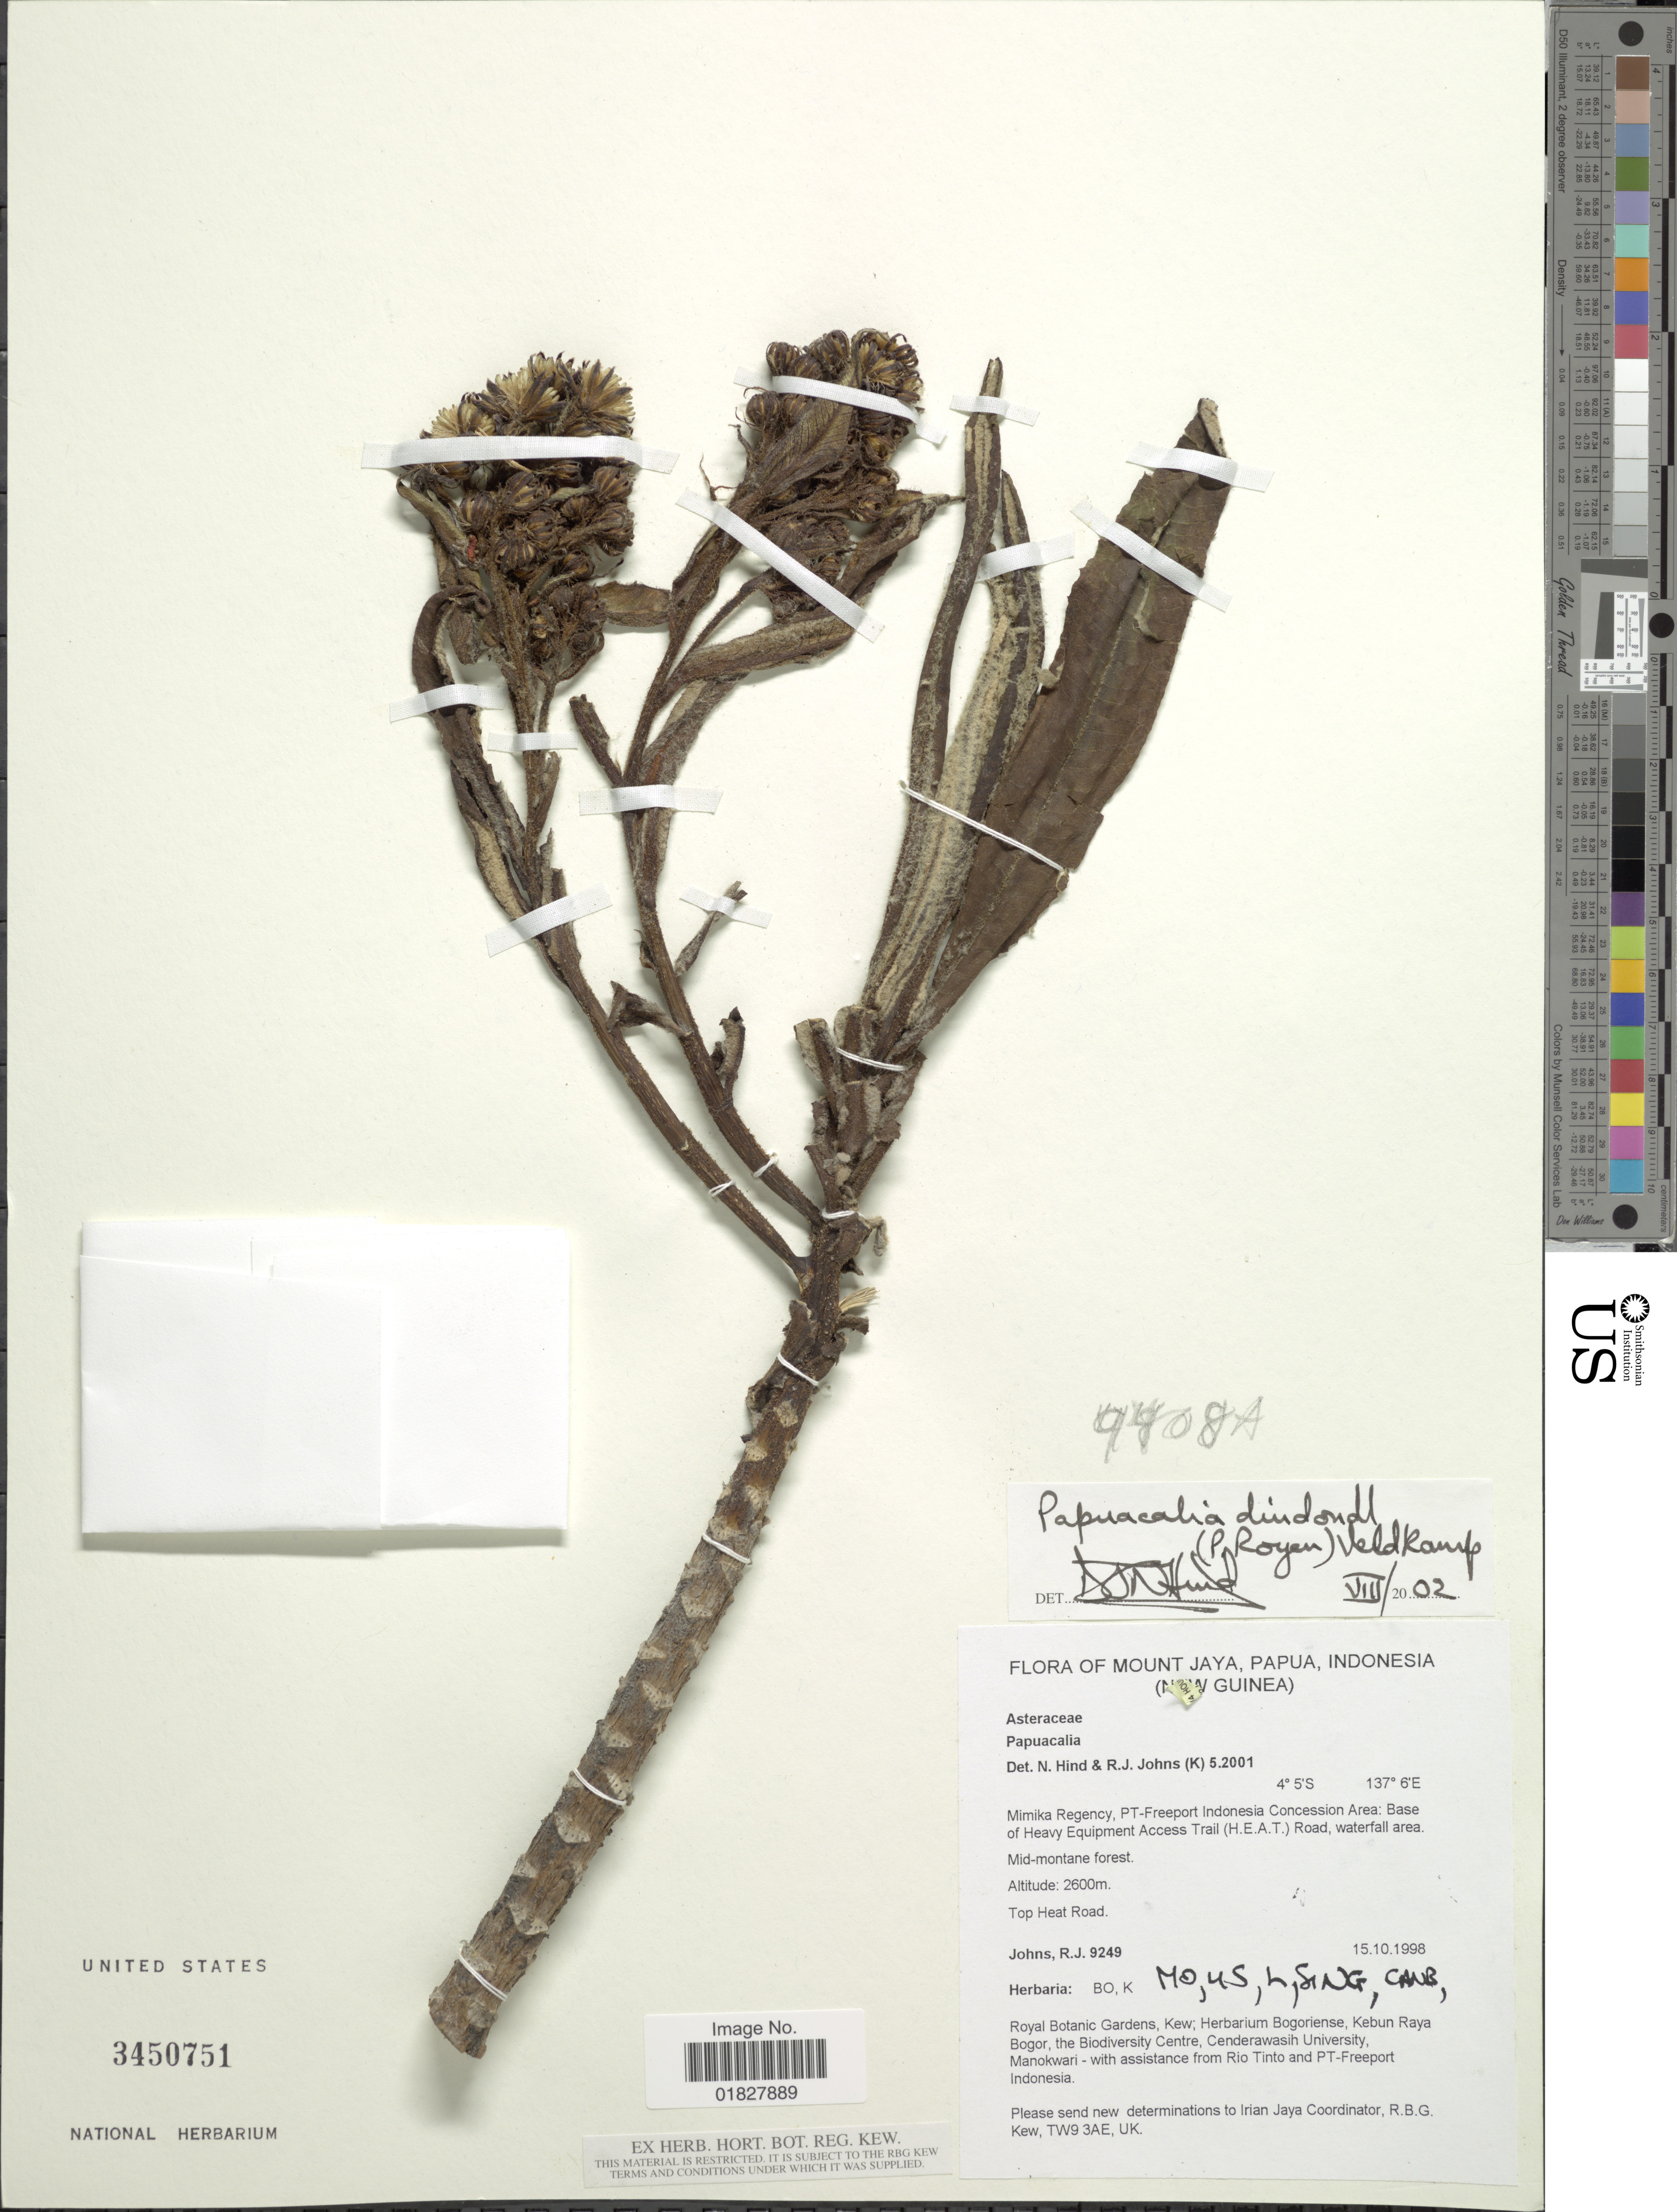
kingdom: Plantae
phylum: Tracheophyta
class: Magnoliopsida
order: Asterales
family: Asteraceae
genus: Papuacalia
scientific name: Papuacalia dindondl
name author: (P. Royen) Veldkamp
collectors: R. Johns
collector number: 9249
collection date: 1998-10-15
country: Indonesia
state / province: Papua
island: New Guinea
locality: Mount Jaya (New Guinea), Mimika Regency, PT-Freeport Indonesia Concession Area, Base of Heavy Equipment Access Trail (H.E.A.T.)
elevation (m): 2600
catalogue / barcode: US 3450751